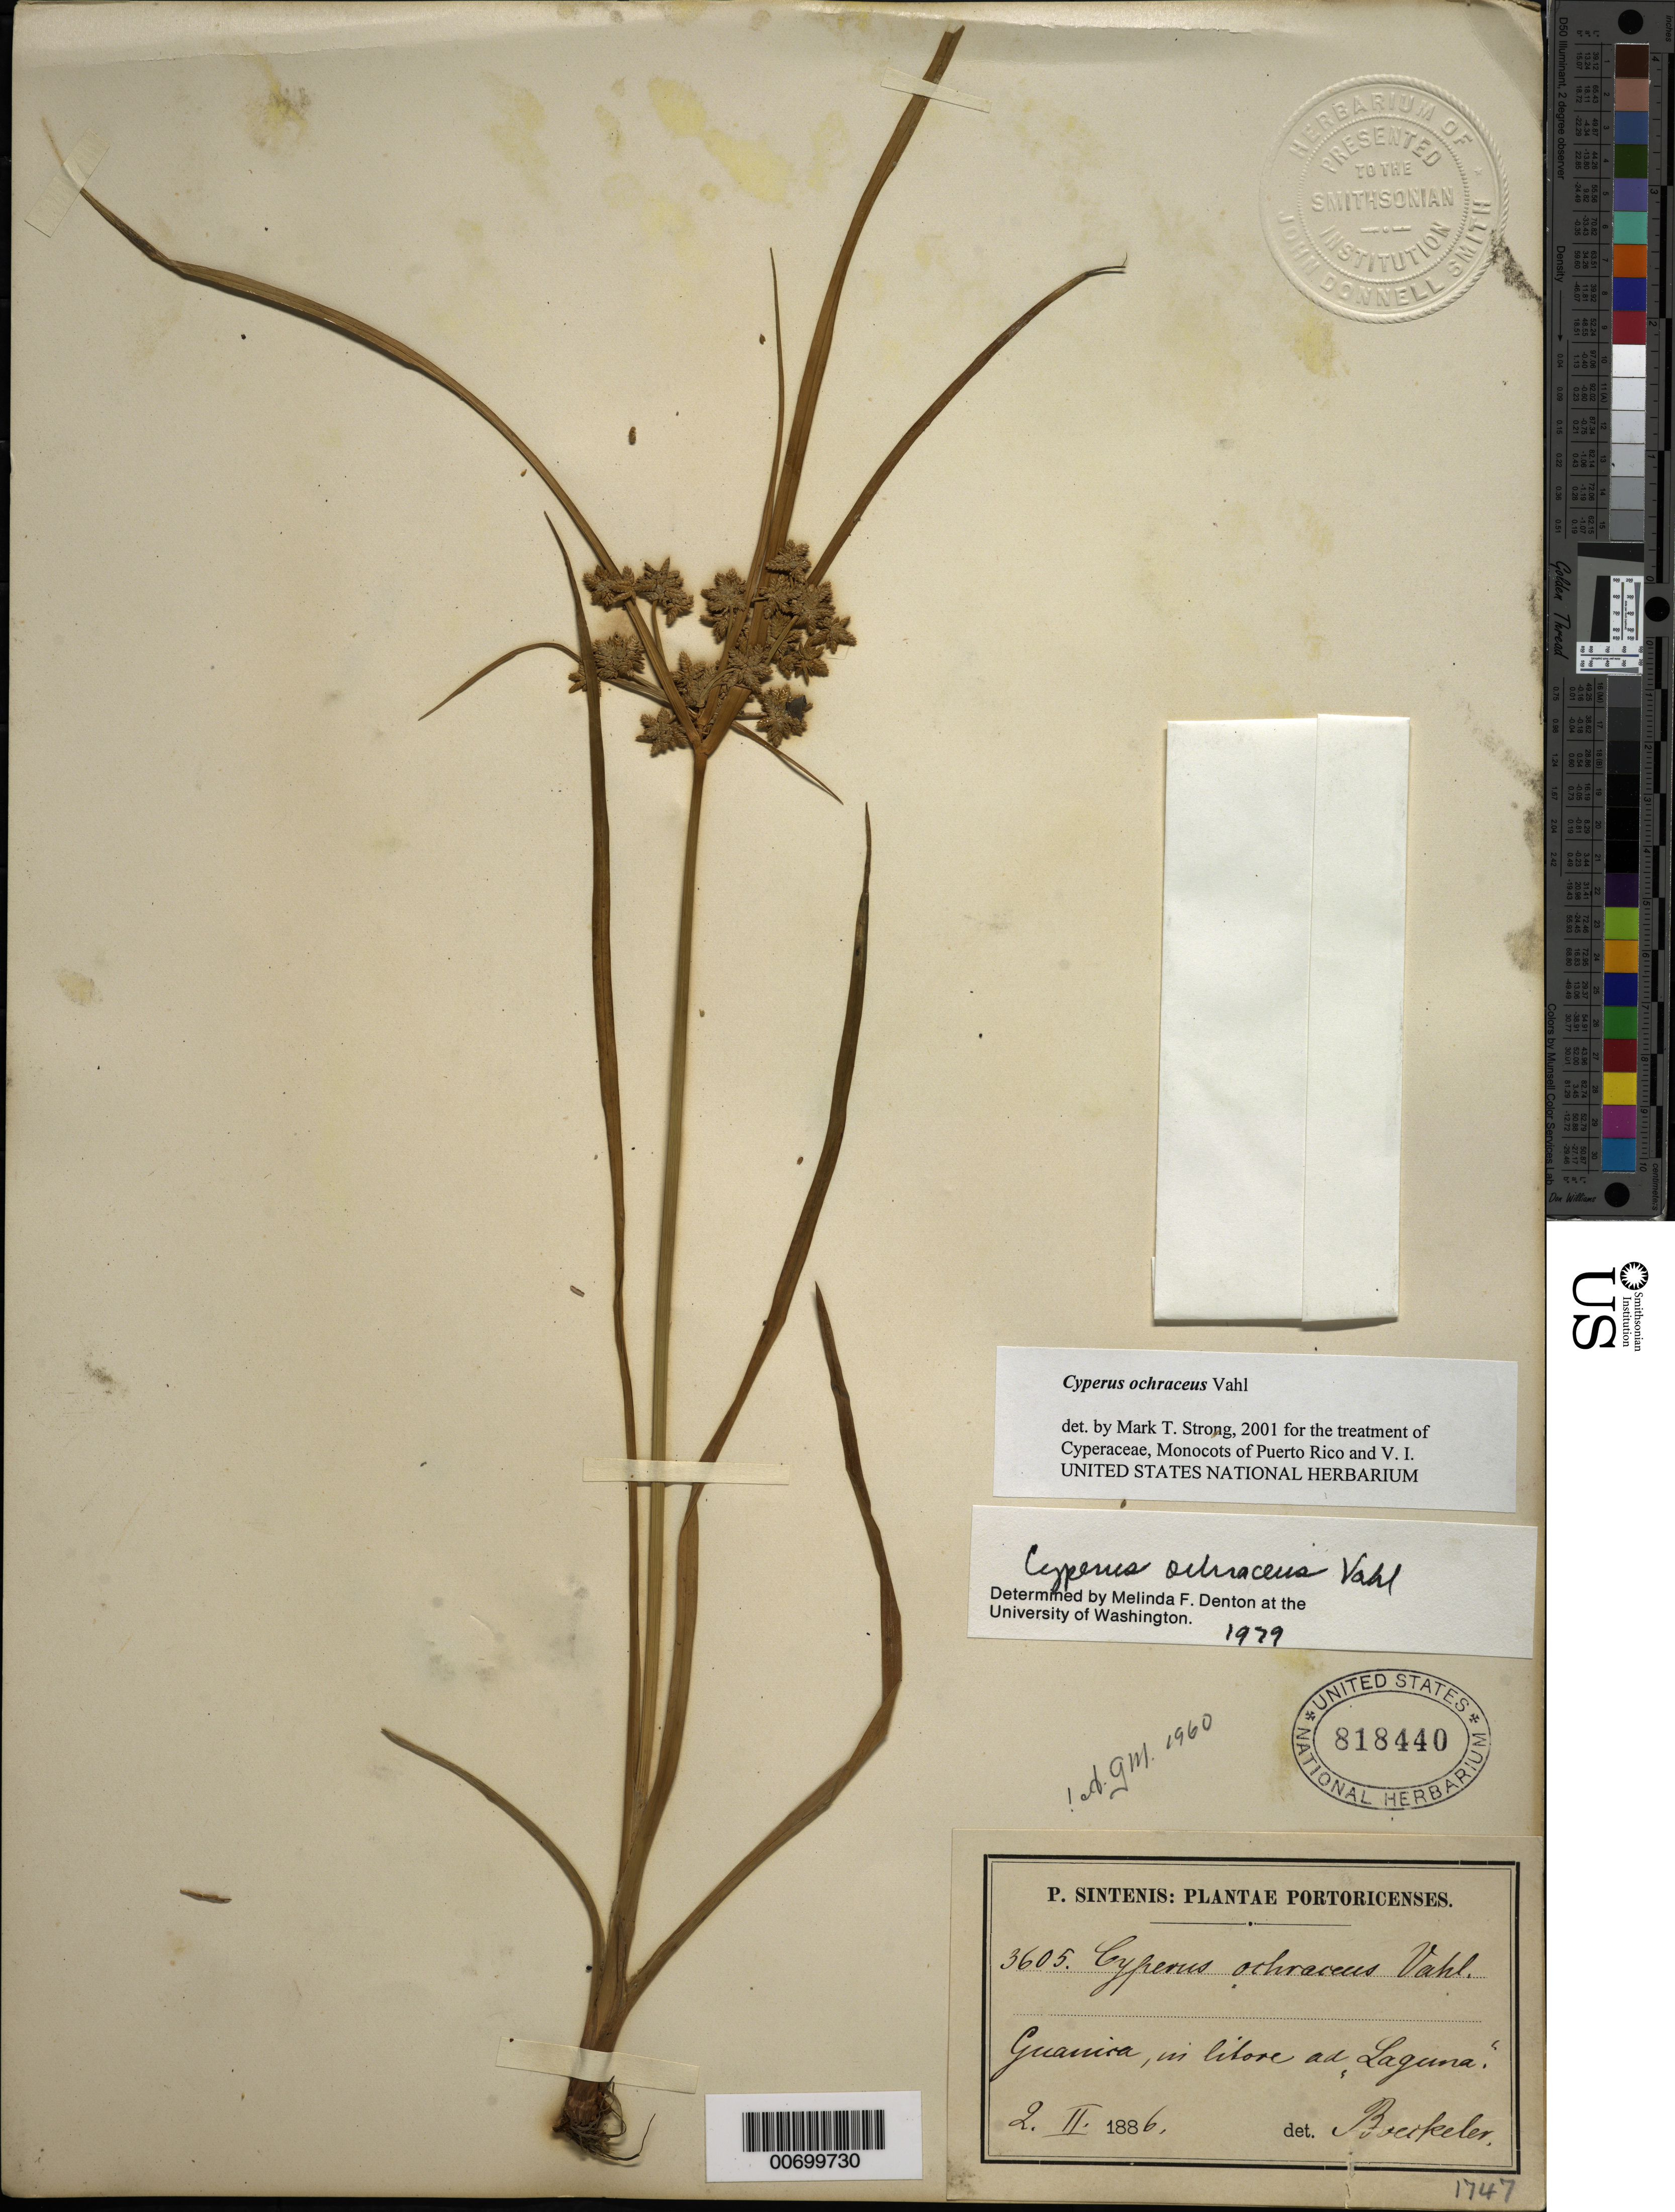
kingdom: Plantae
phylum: Tracheophyta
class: Liliopsida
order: Poales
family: Cyperaceae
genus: Cyperus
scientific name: Cyperus ochraceus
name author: Vahl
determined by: Strong, M. T., (US), Smithsonian Institution - National Museum of Natural History (UNITED STATES)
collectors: P. Sintenis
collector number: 3605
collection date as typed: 02 Feb 1886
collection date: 1886-02-02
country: Puerto Rico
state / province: Guánica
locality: Guanica.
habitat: In litore ad Laguna.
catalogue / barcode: US 818440